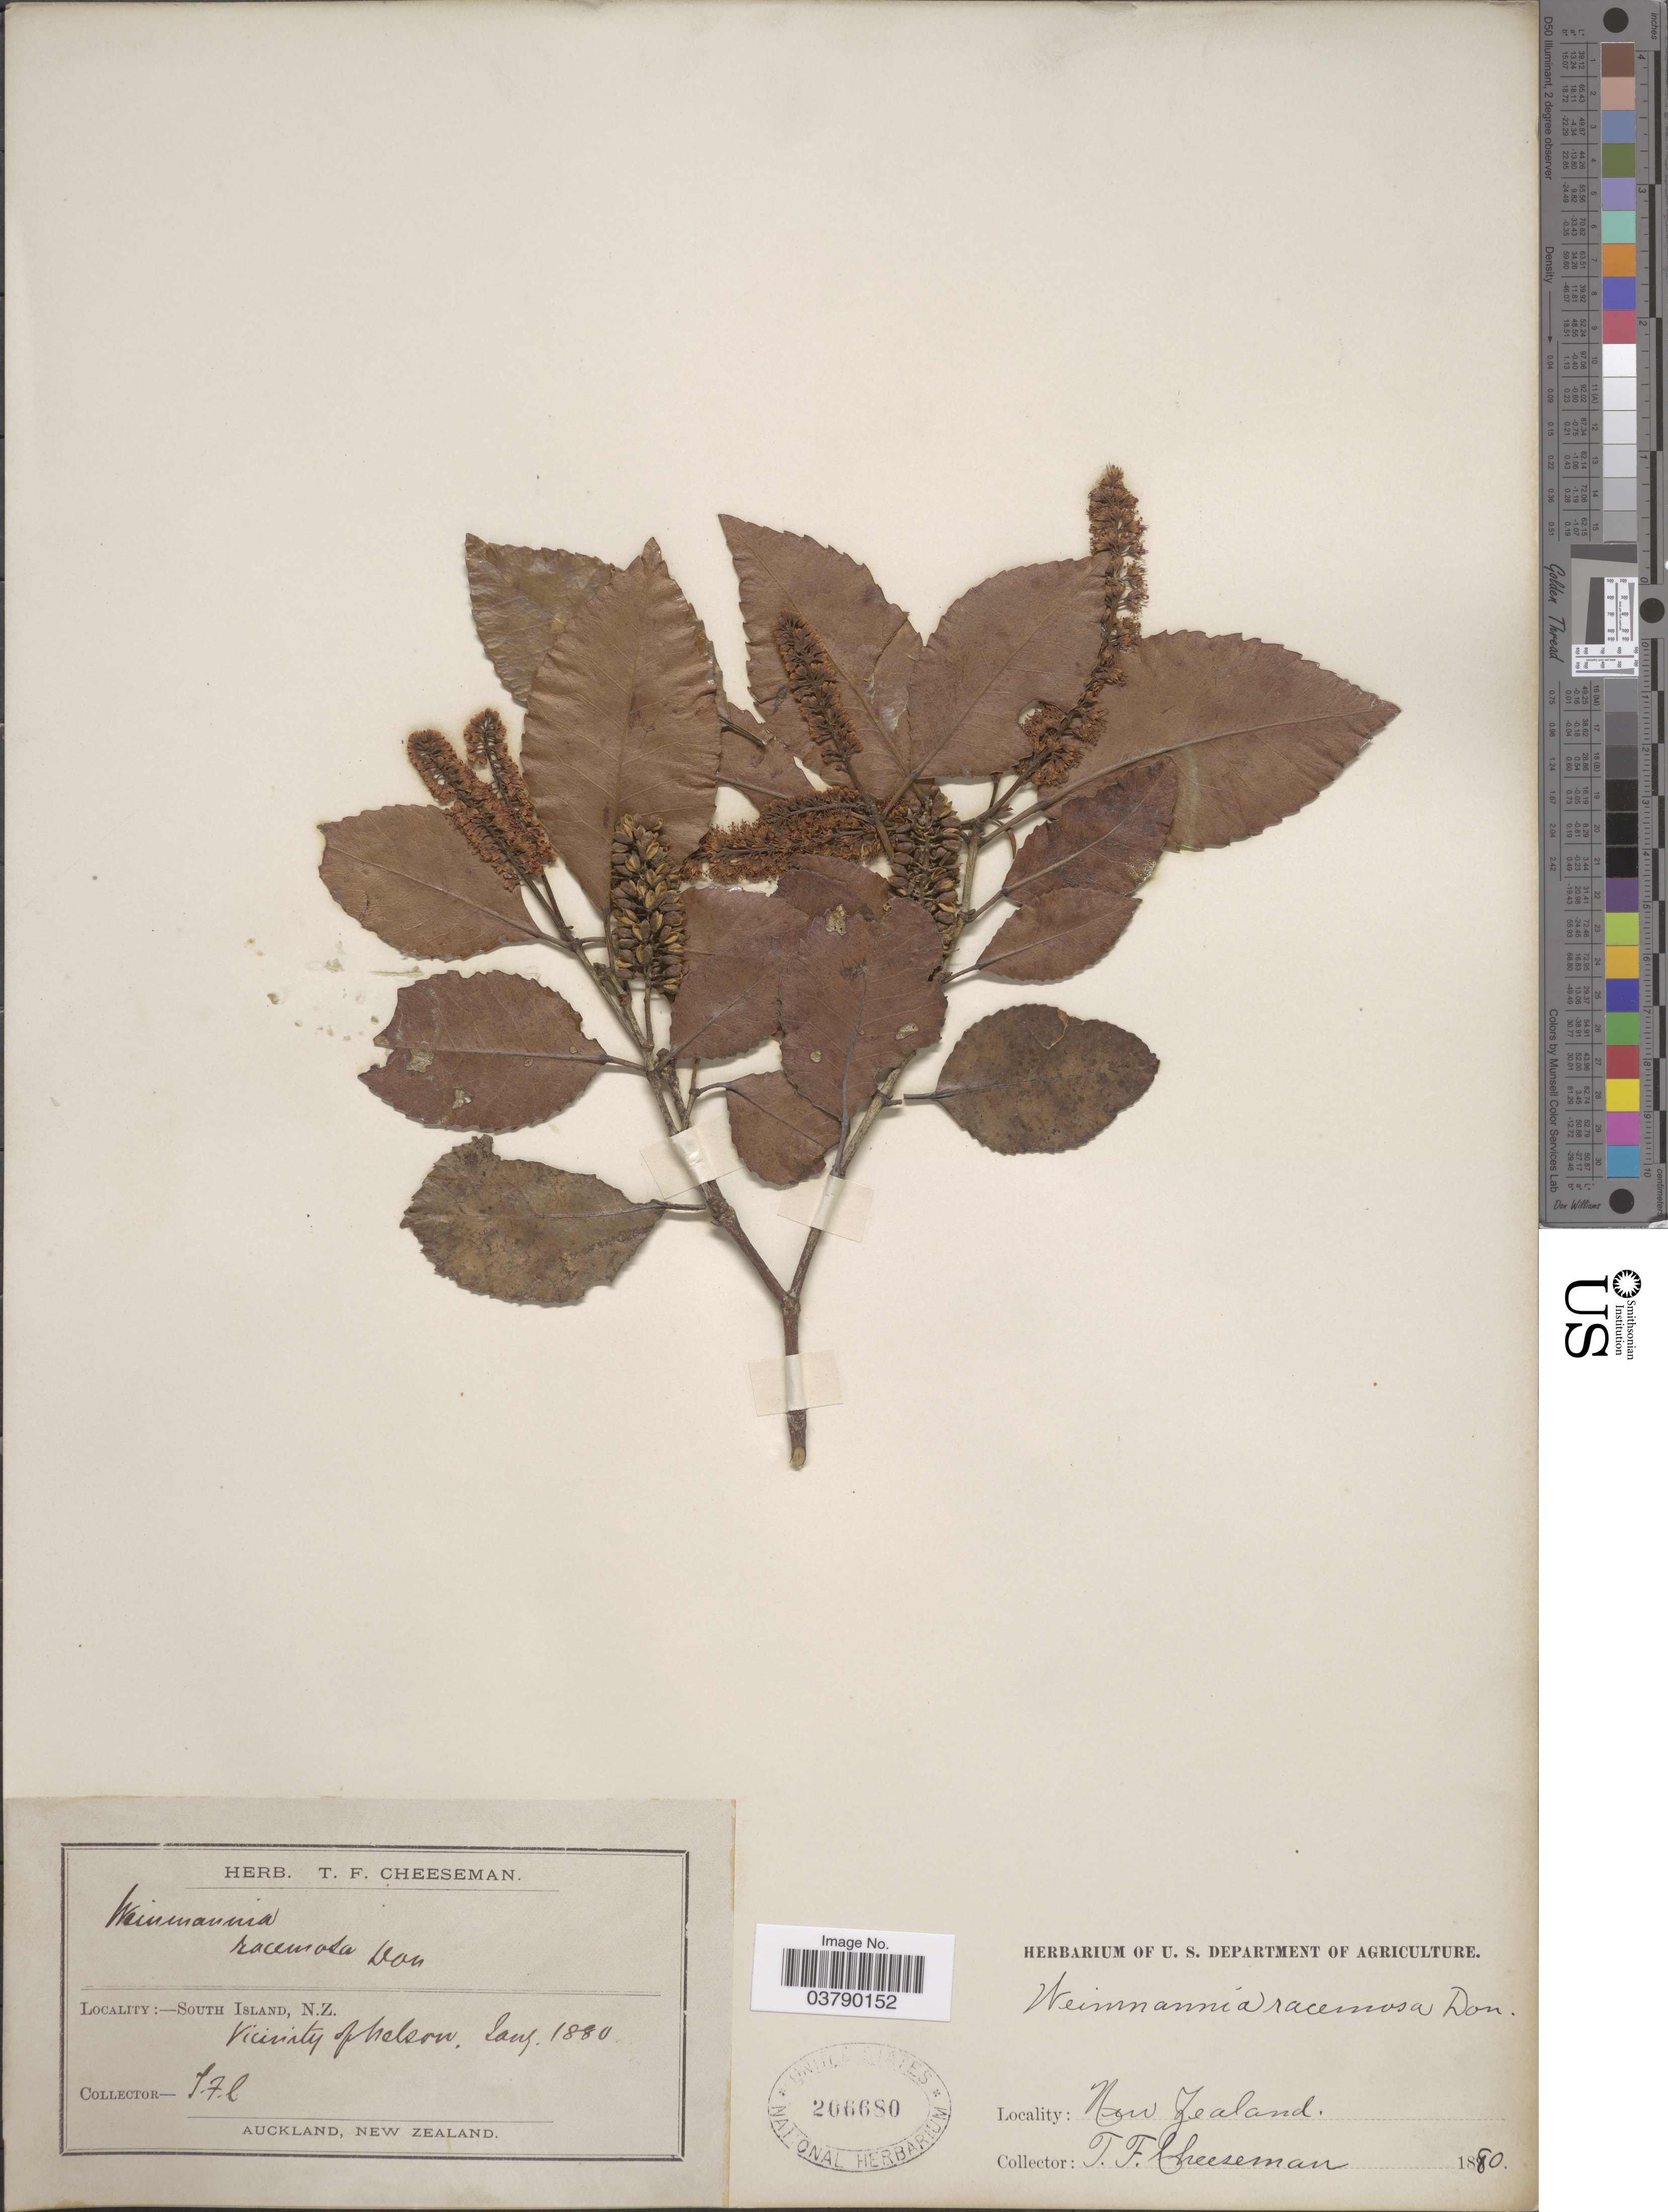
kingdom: Plantae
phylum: Tracheophyta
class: Magnoliopsida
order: Oxalidales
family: Cunoniaceae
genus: Pterophylla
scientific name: Pterophylla racemosa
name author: (L. f.) Pillon & H.C. Hopkins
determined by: Strong, Mark T., (BOT), Smithsonian Institution - National Museum of Natural History (UNITED STATES)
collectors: T. F. Cheeseman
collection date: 1880-08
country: New Zealand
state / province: Nelson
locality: South Island. Vicinity of Nelson.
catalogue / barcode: US 266680